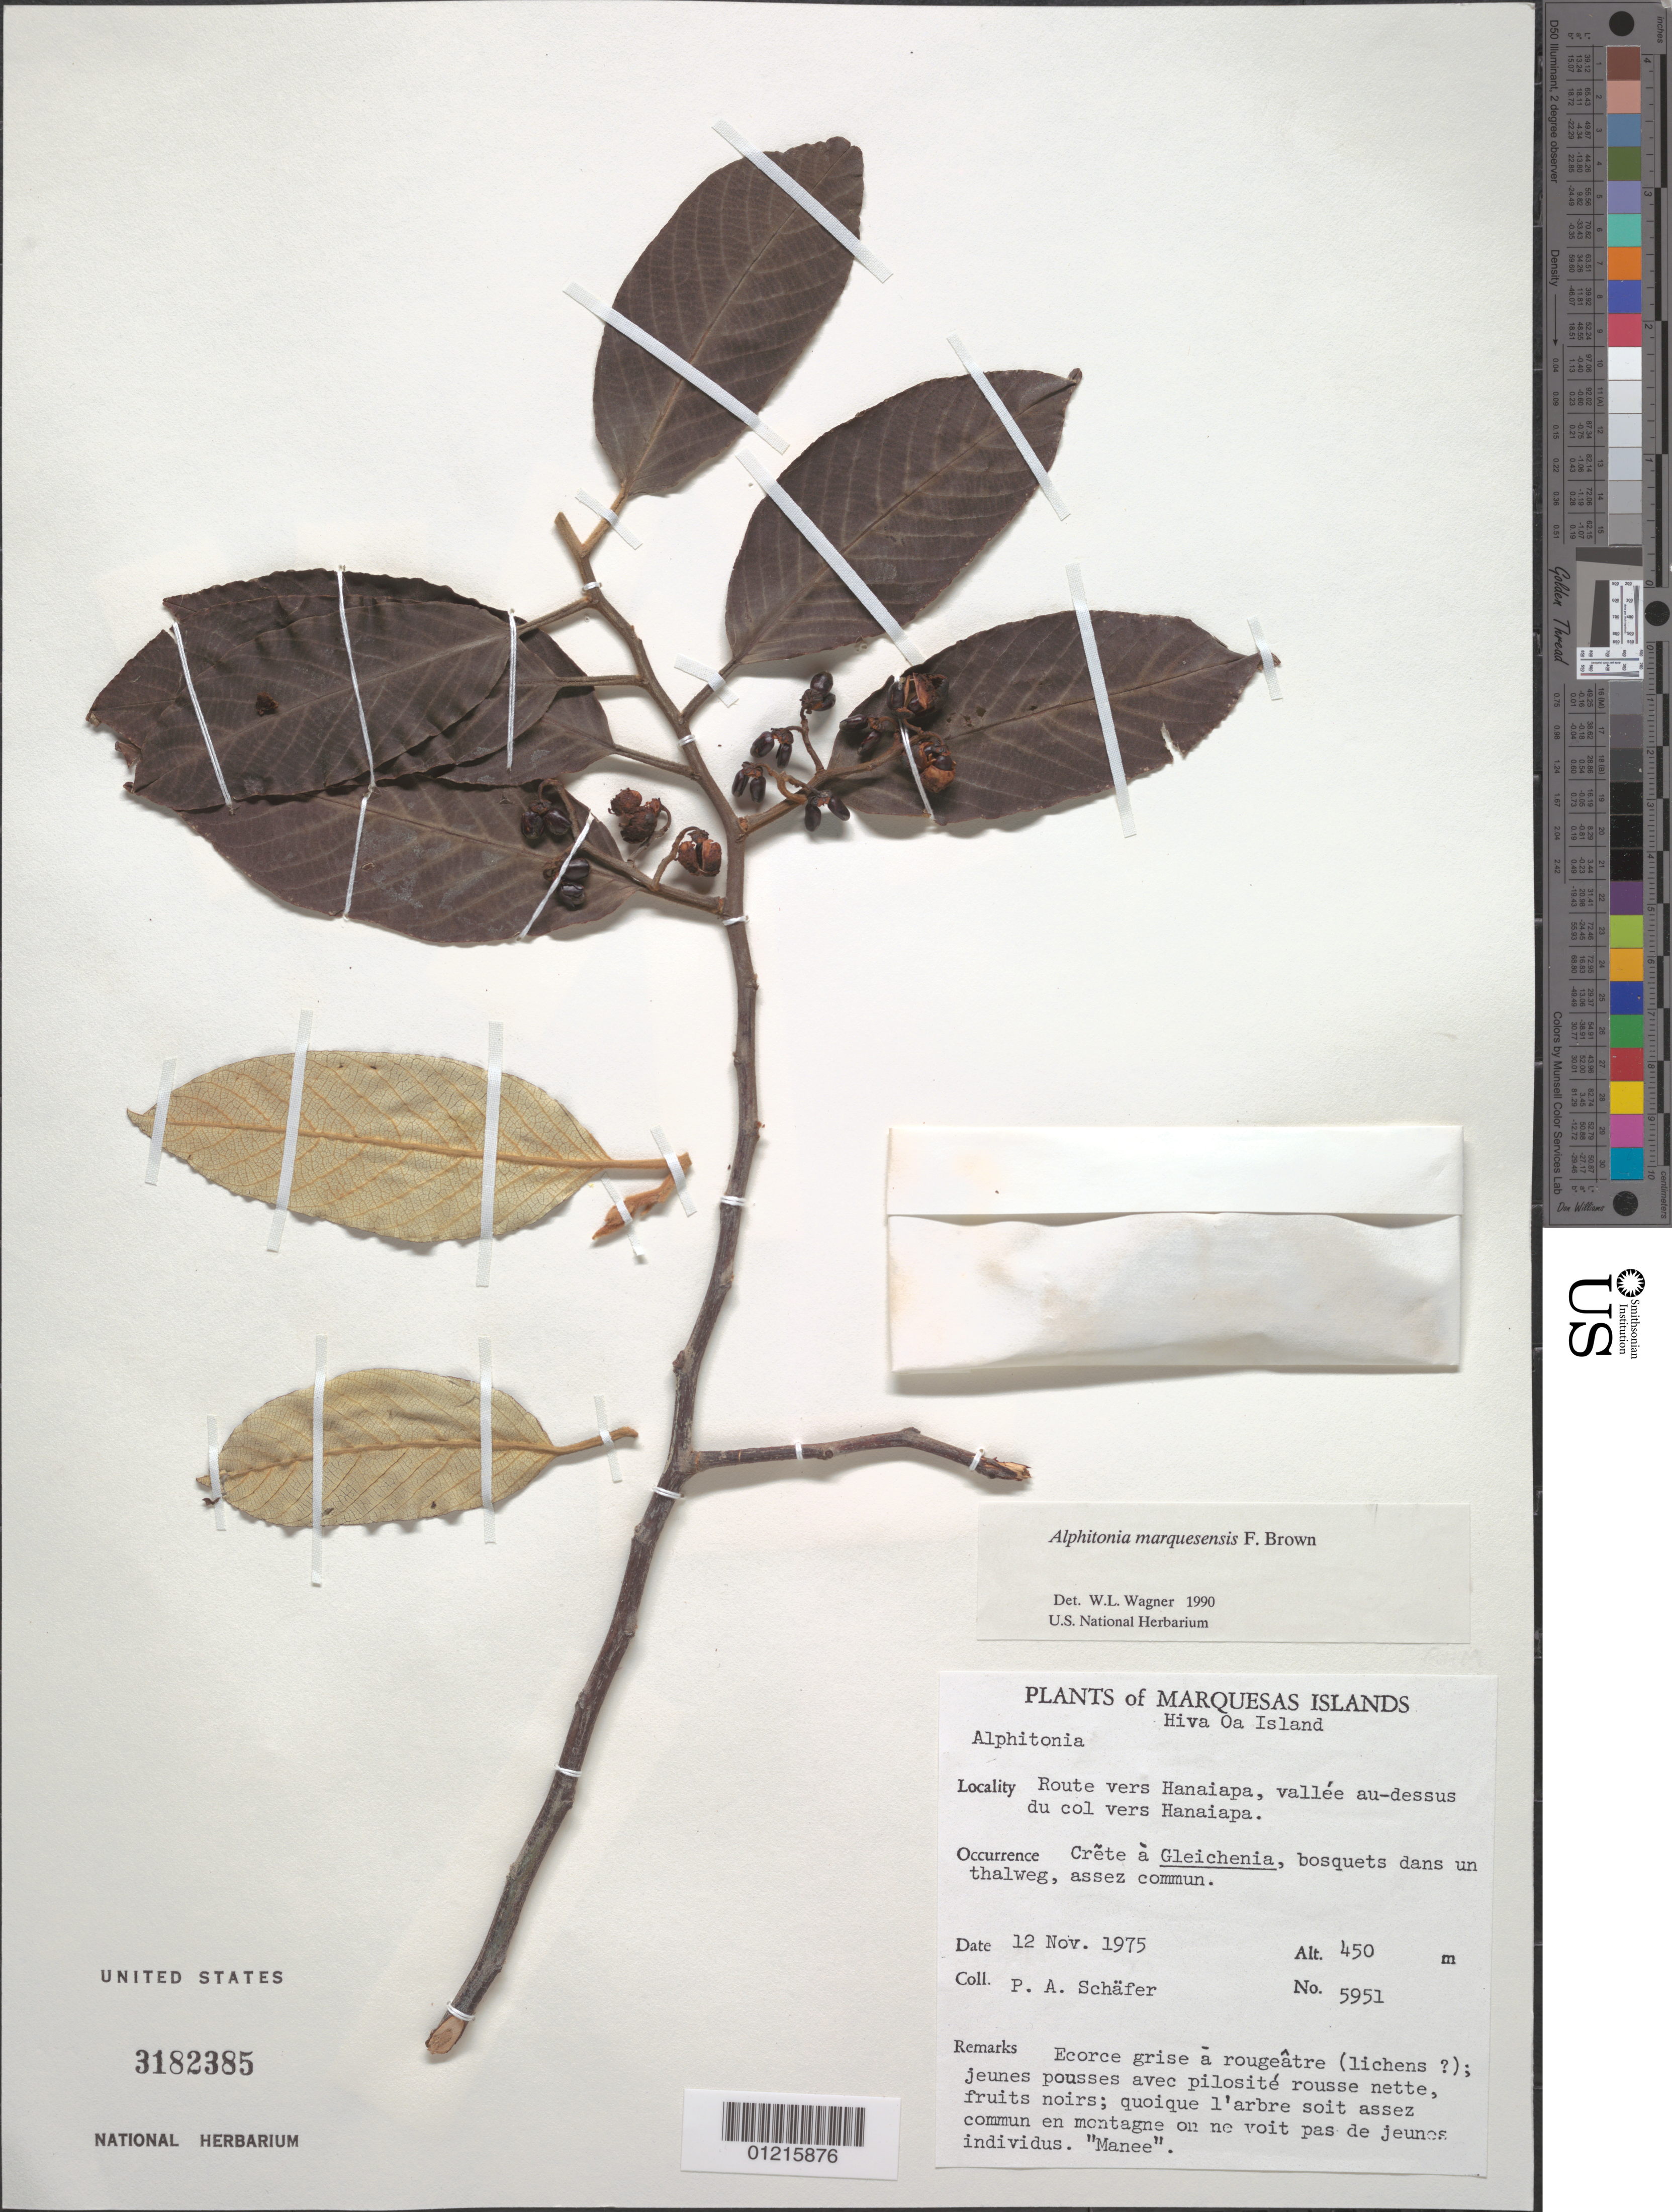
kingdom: Plantae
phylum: Tracheophyta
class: Magnoliopsida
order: Rosales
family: Rhamnaceae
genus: Alphitonia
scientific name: Alphitonia marquesensis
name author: F. Br.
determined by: Wagner, W. L., (BOT), Smithsonian Institution - National Museum of Natural History (UNITED STATES)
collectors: P. A. Schäfer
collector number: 5951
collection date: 1975-11-12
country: French Polynesia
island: Hiva Oa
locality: Route vers Hanaiapa, vallée au-dessus du col vers Hanaiapa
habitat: Crete à Gleichenia, bosquets dans un thalweg, assez commun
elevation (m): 450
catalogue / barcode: US 3182385